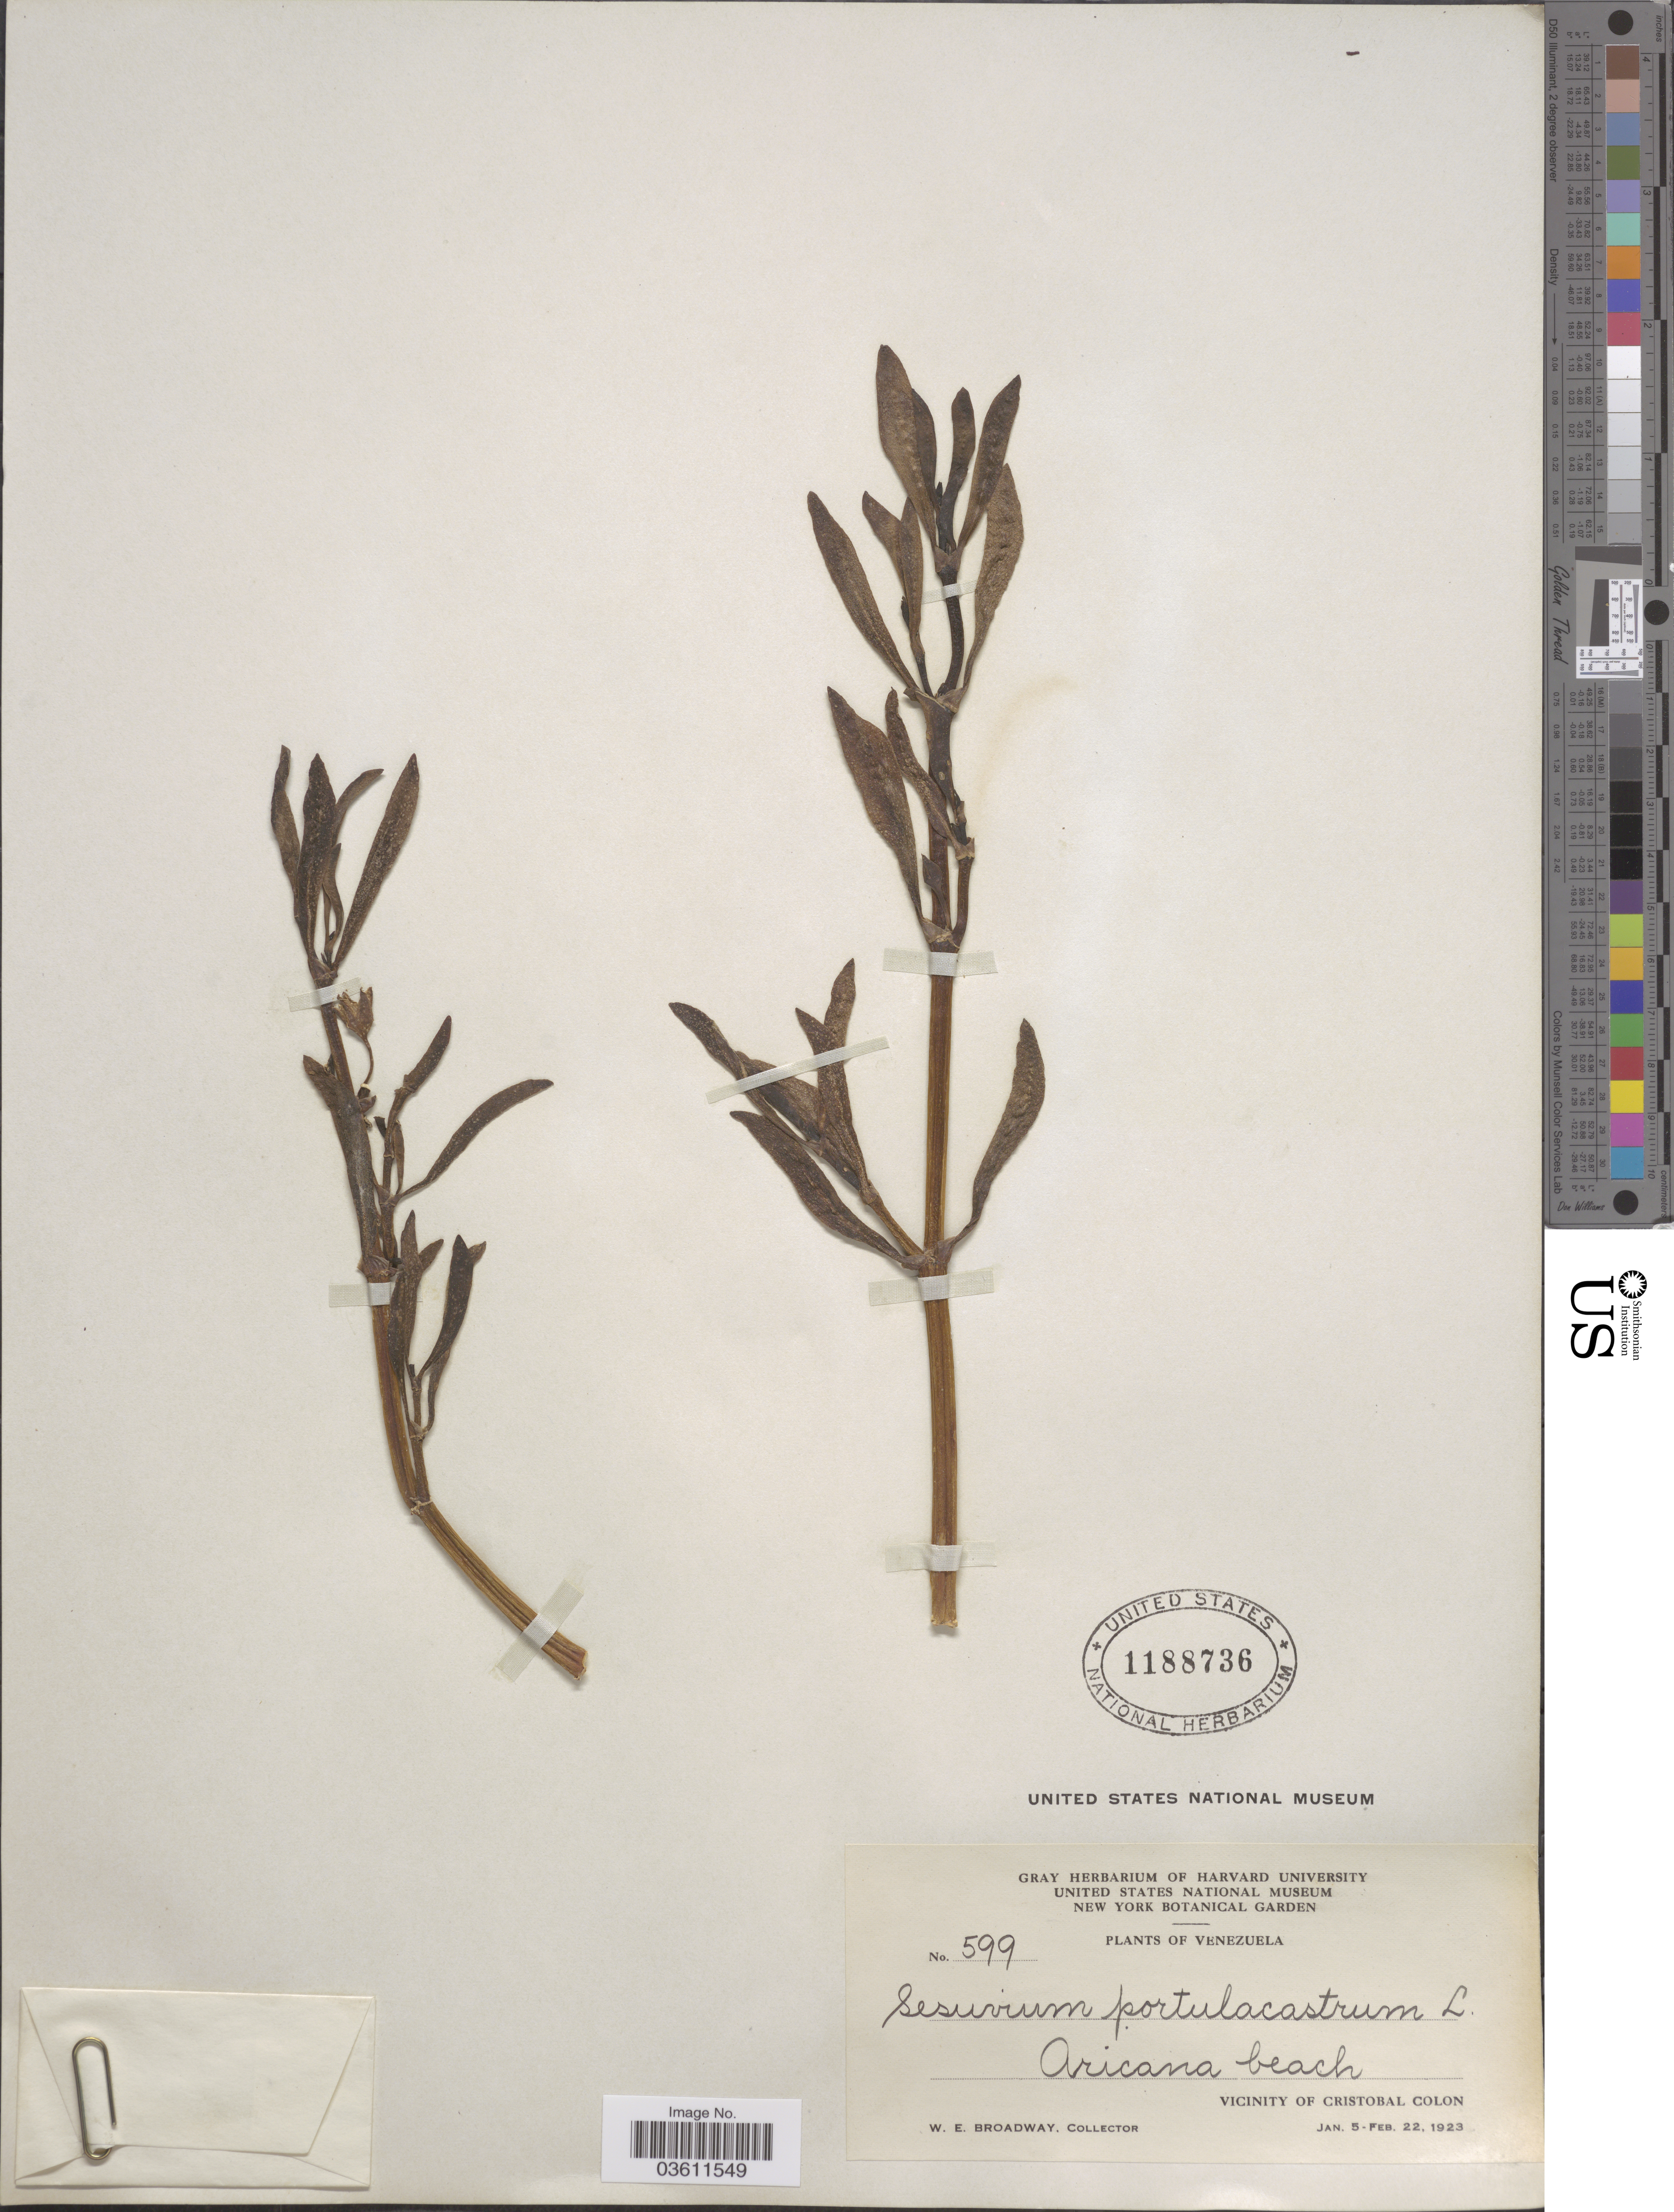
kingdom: Plantae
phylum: Tracheophyta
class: Magnoliopsida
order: Caryophyllales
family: Aizoaceae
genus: Sesuvium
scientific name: Sesuvium portulacastrum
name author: (L.) L.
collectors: W. E. Broadway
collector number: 599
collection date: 1923-01-05/1923-02-22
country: Venezuela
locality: Aricana beach. Vicinity of Cristobal Colon.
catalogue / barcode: US 1188736